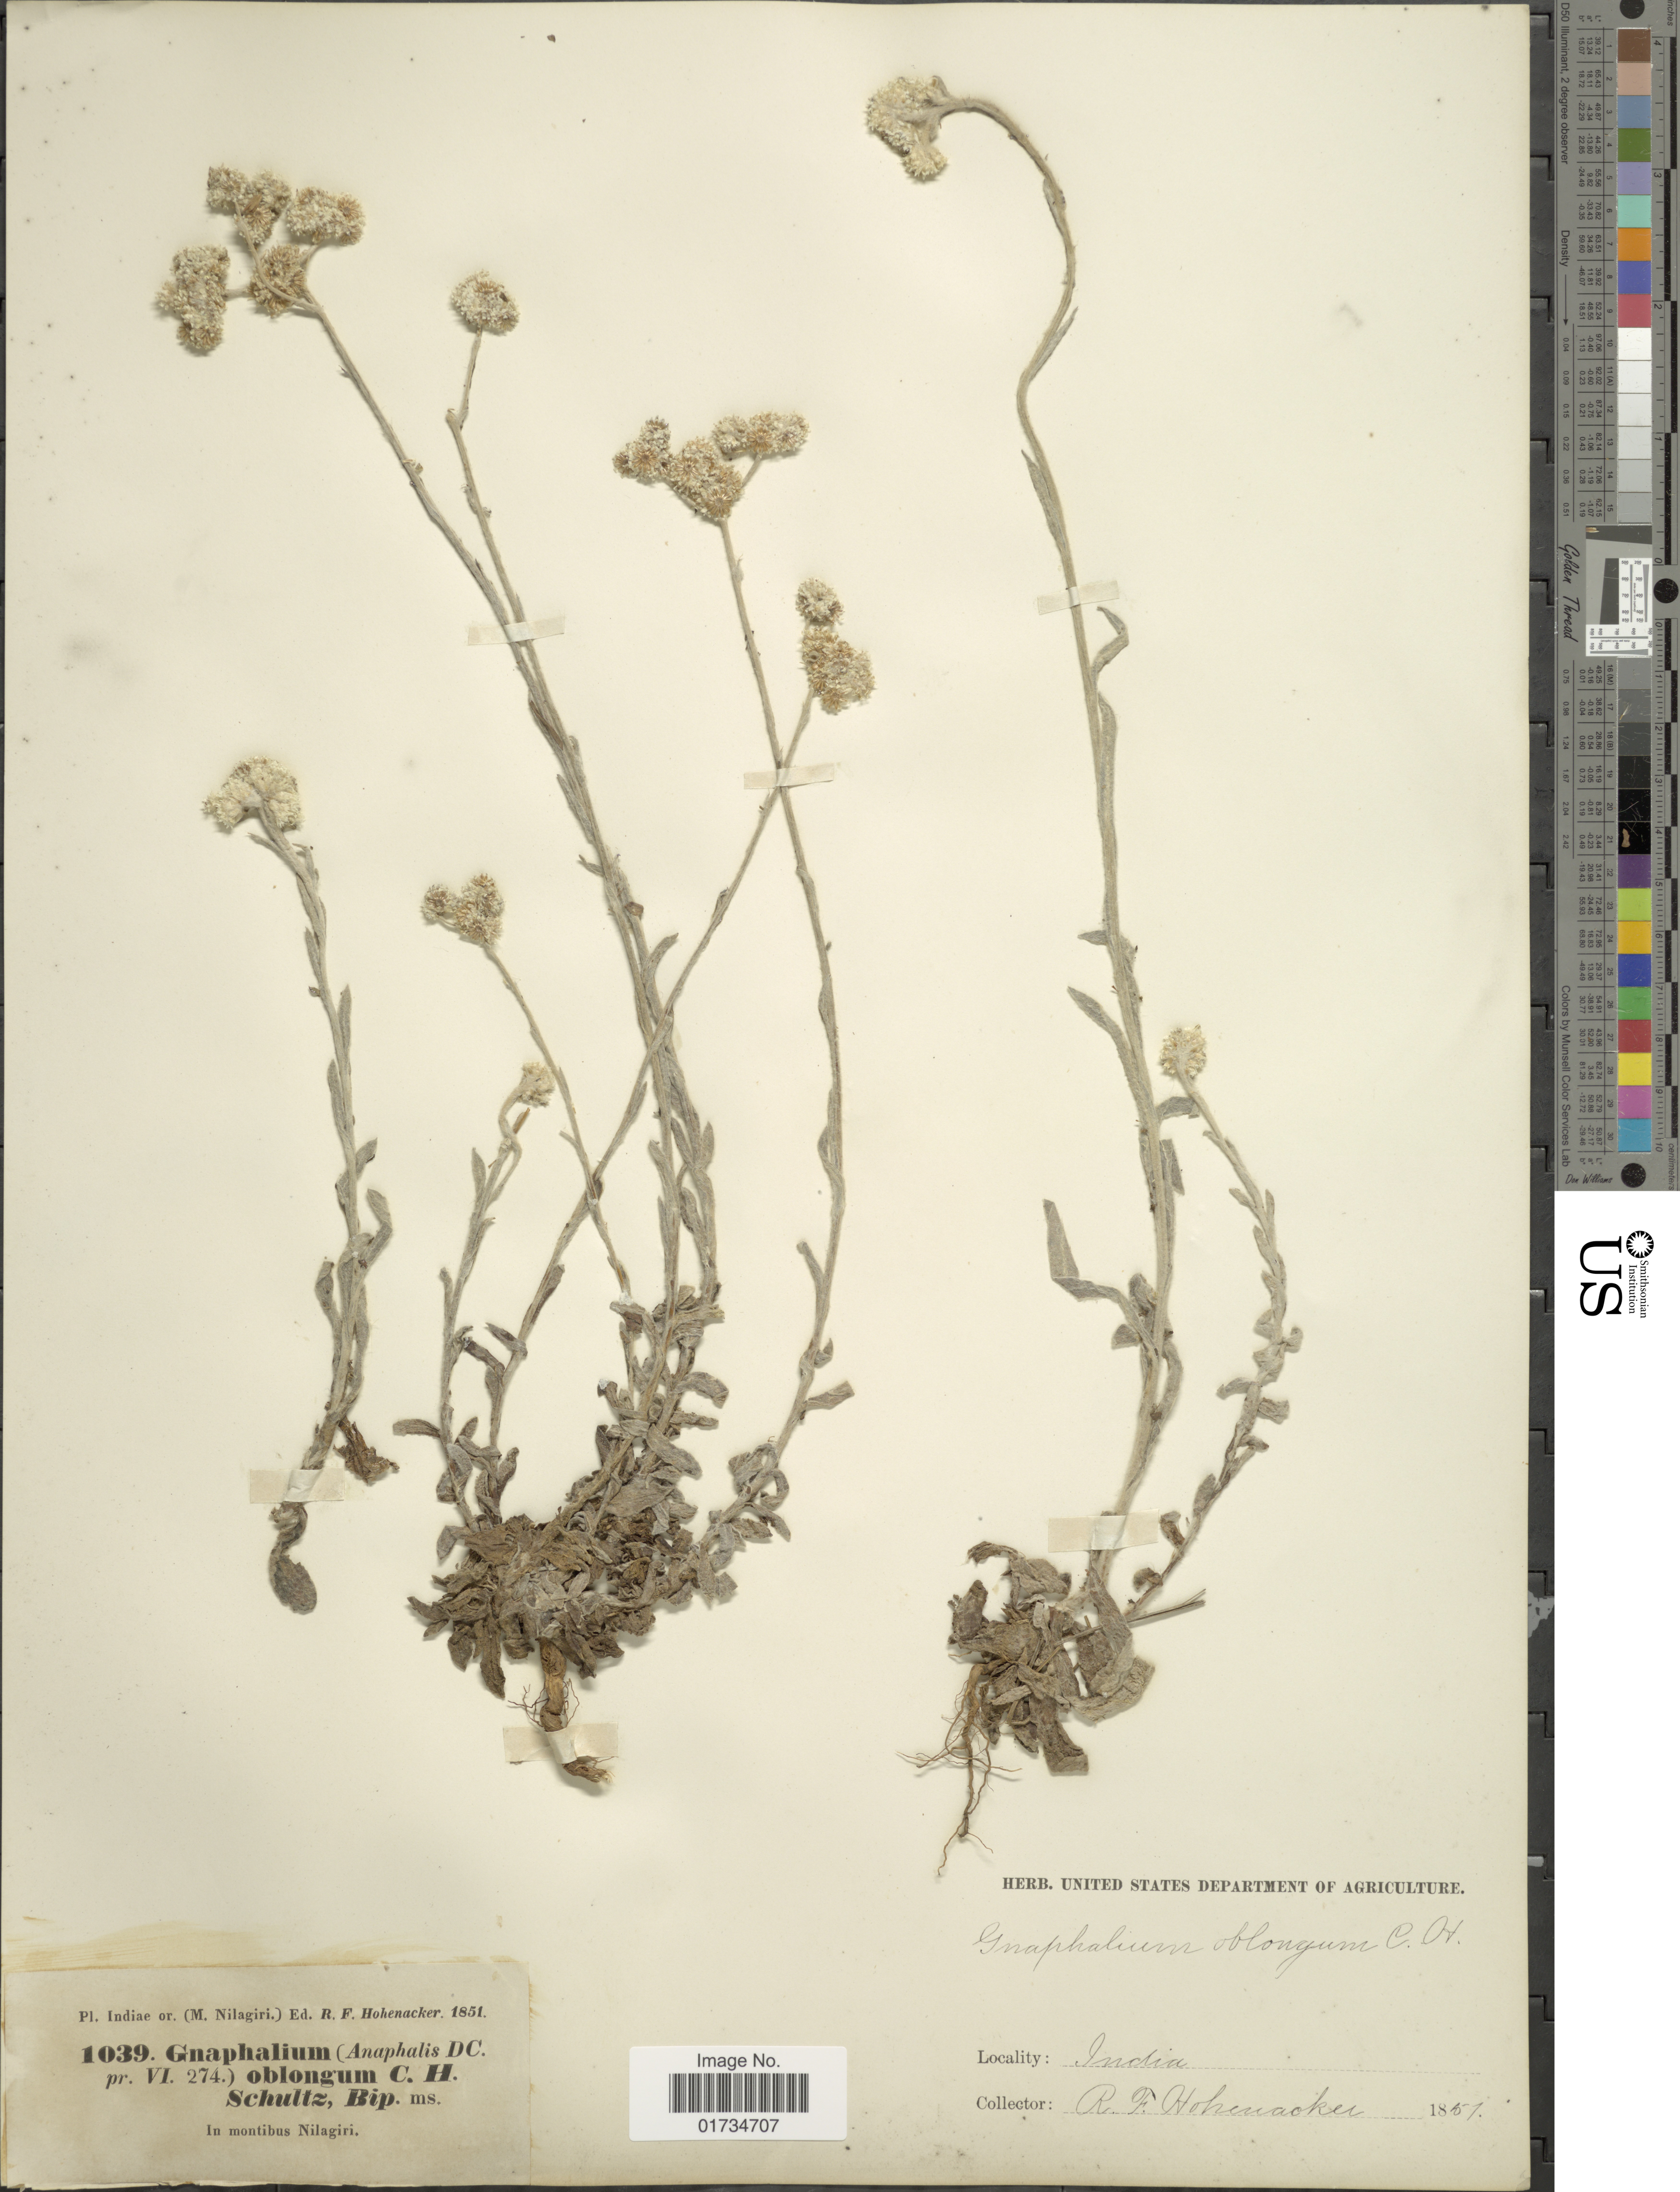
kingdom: Plantae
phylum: Tracheophyta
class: Magnoliopsida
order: Asterales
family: Asteraceae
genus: Anaphalis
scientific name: Anaphalis oblonga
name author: DC.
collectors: R. F. Hohenacker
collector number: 1039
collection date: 1851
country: India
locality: Pl. Indiae or. (M. Nilagiri.)